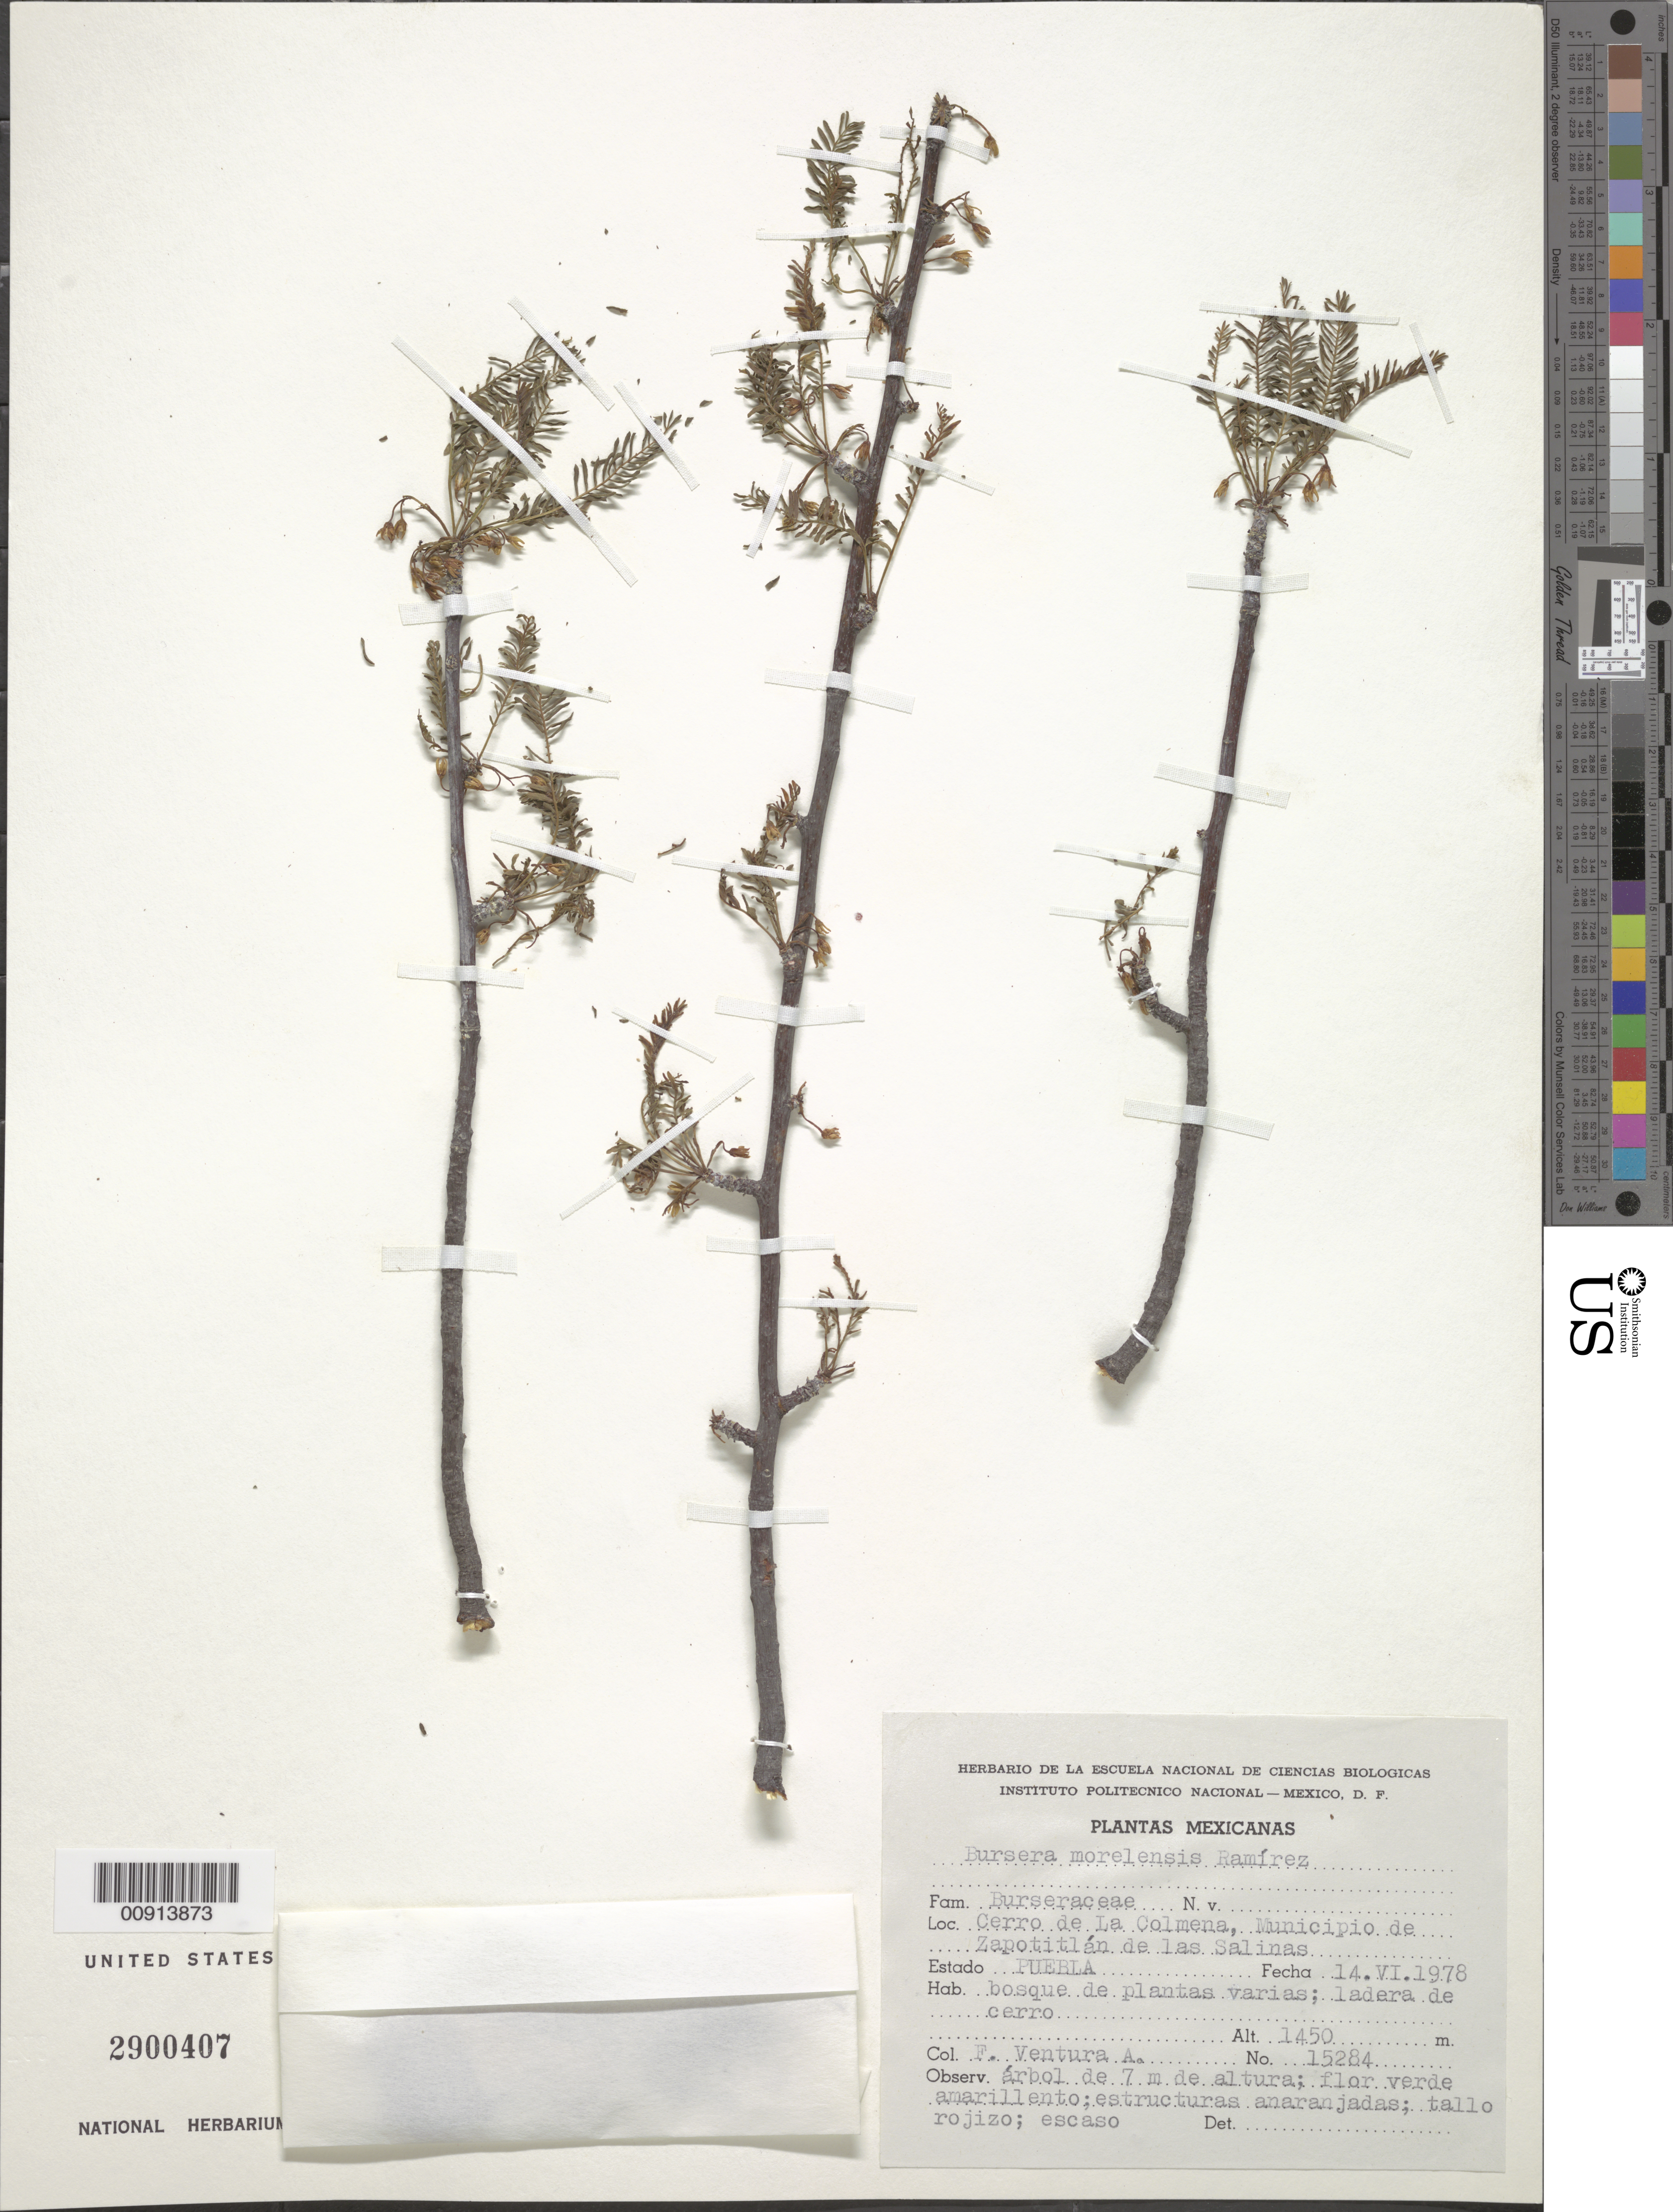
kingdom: Plantae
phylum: Tracheophyta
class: Magnoliopsida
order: Sapindales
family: Burseraceae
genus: Bursera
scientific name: Bursera morelensis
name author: Ramírez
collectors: F. Ventura A.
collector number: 15284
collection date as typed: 14 Jun 1978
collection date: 1978-06-14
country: Mexico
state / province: Puebla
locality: Cerro de La Colmena, Municipio de Zapotitlán de las Salinas, Estado Puebla.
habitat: Bosque de plantas varias; ladera de cerro.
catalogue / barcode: US 2900407